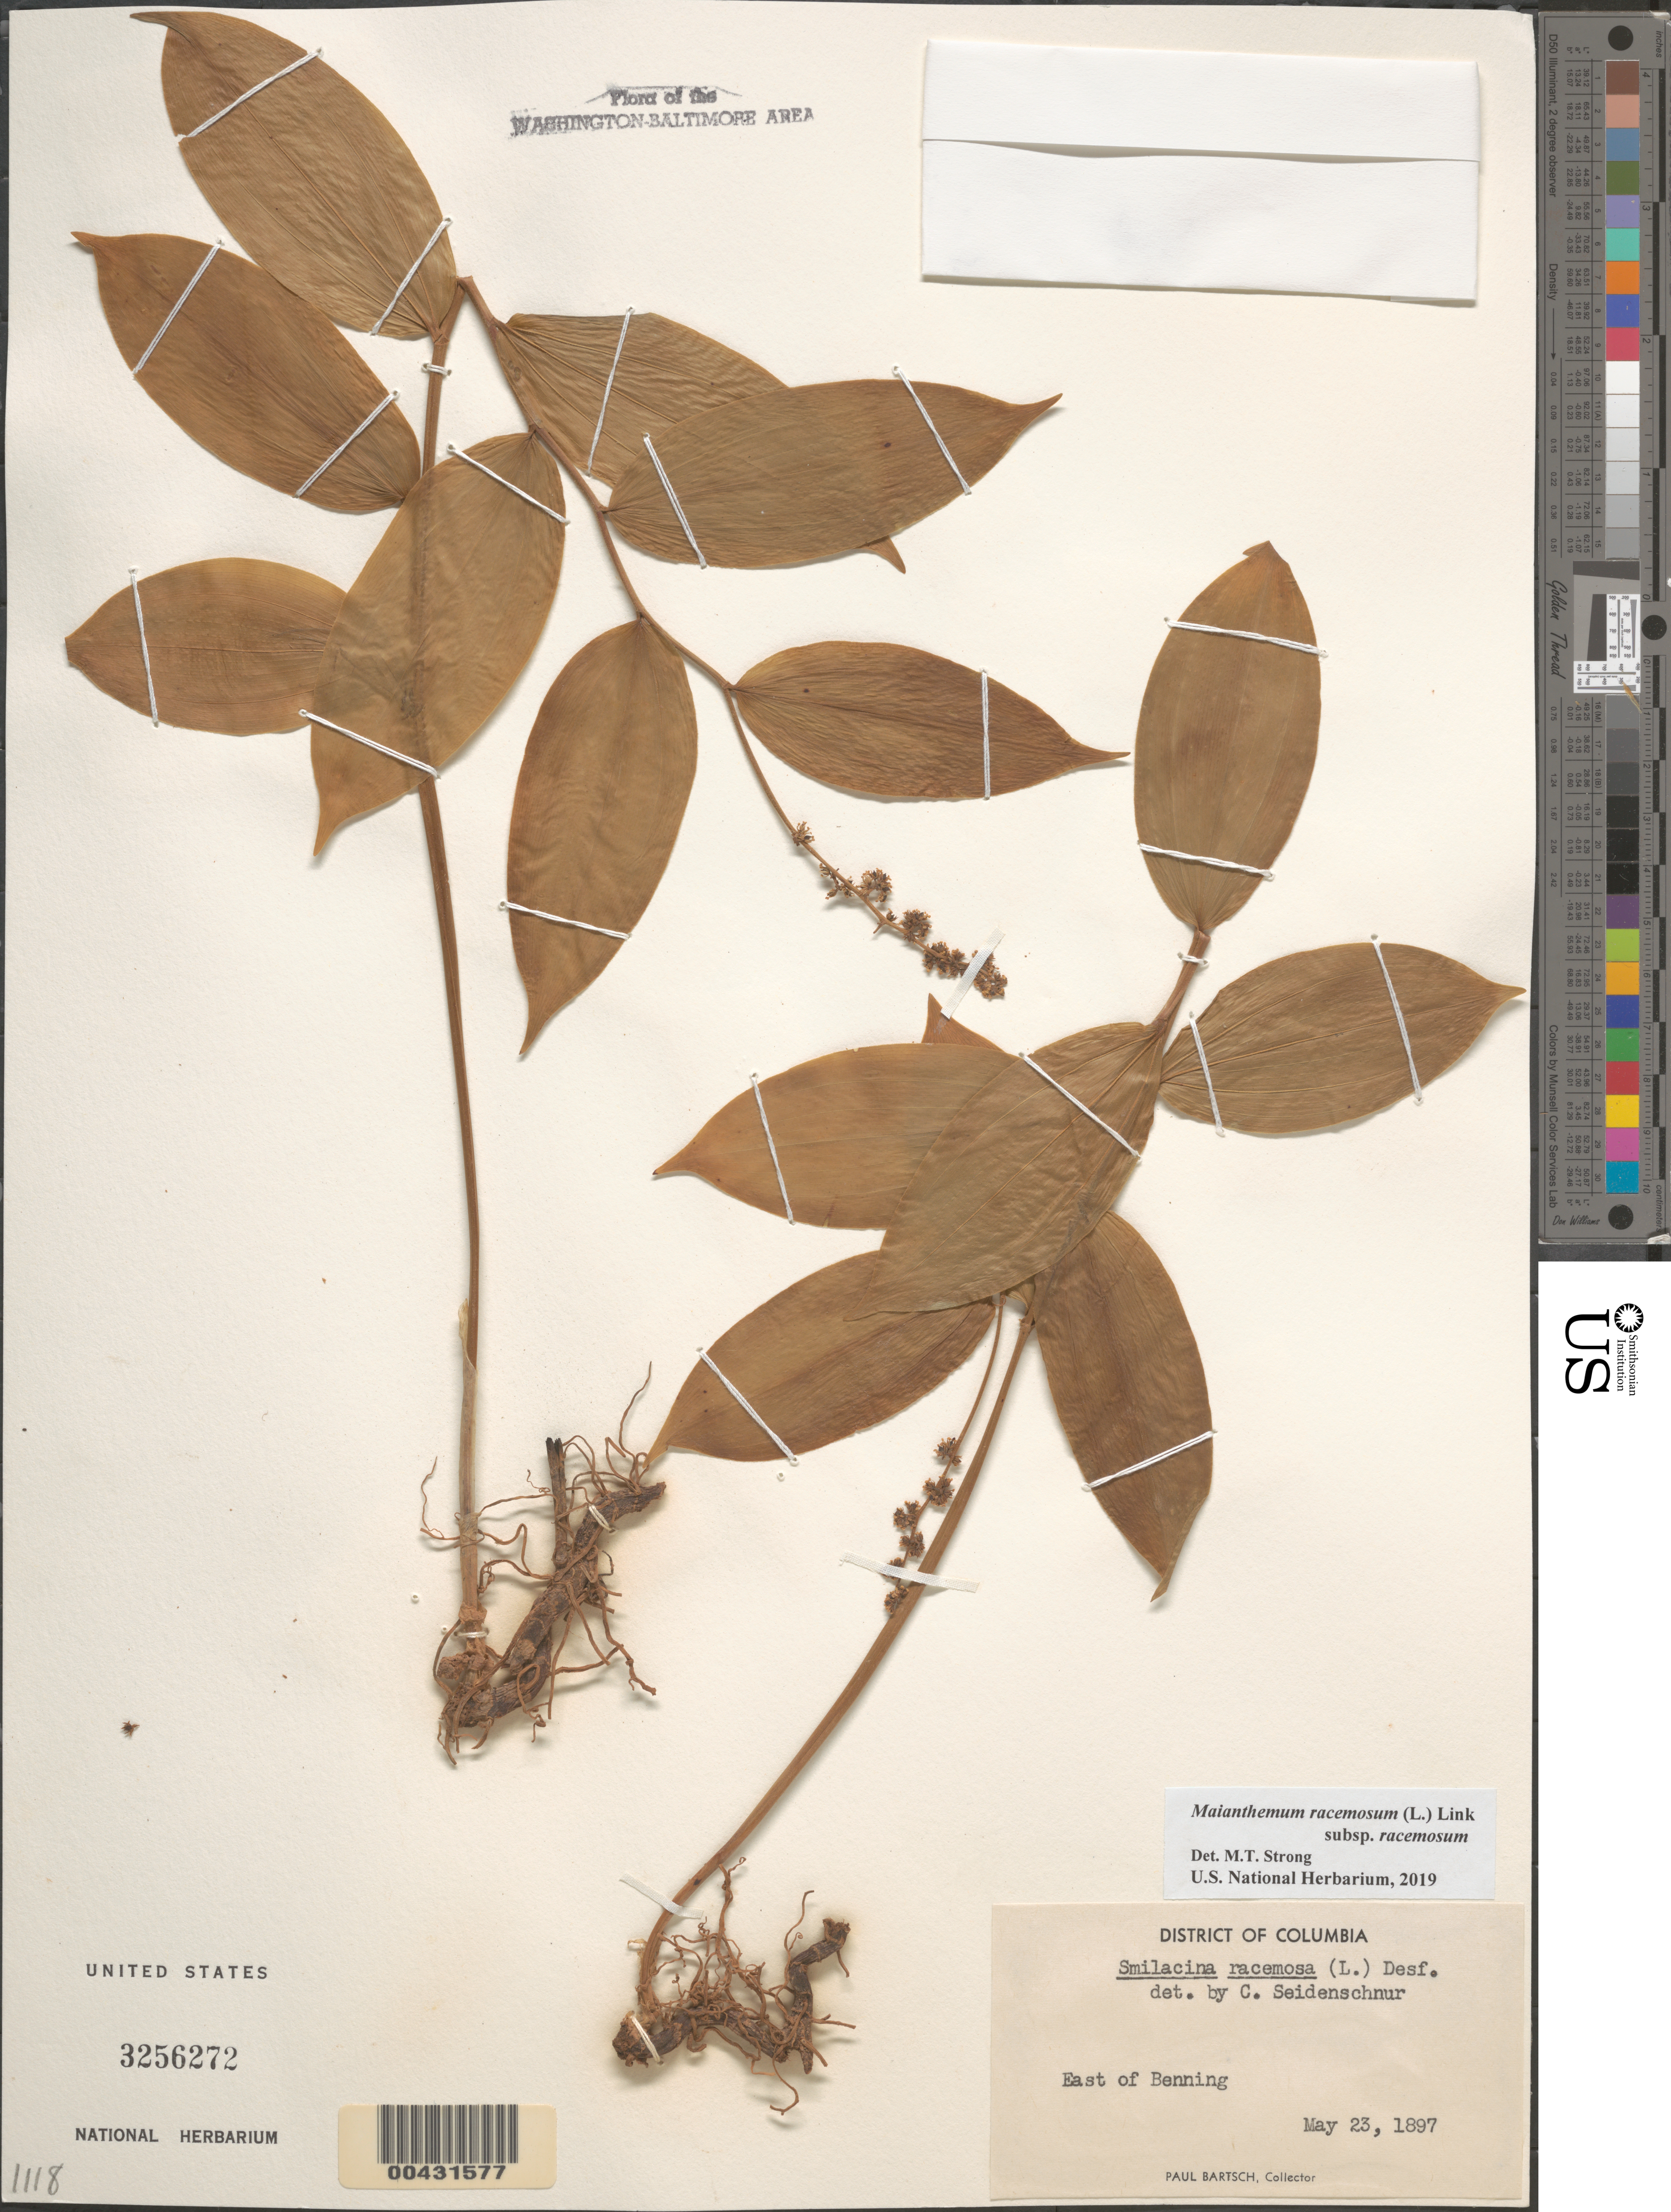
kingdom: Plantae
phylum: Tracheophyta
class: Liliopsida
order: Asparagales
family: Asparagaceae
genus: Maianthemum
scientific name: Maianthemum racemosum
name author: (L.) Link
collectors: P. Bartsch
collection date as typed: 23 May 1897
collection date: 1897-05-23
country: United States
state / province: District of Columbia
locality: E of Benning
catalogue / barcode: US 3256272